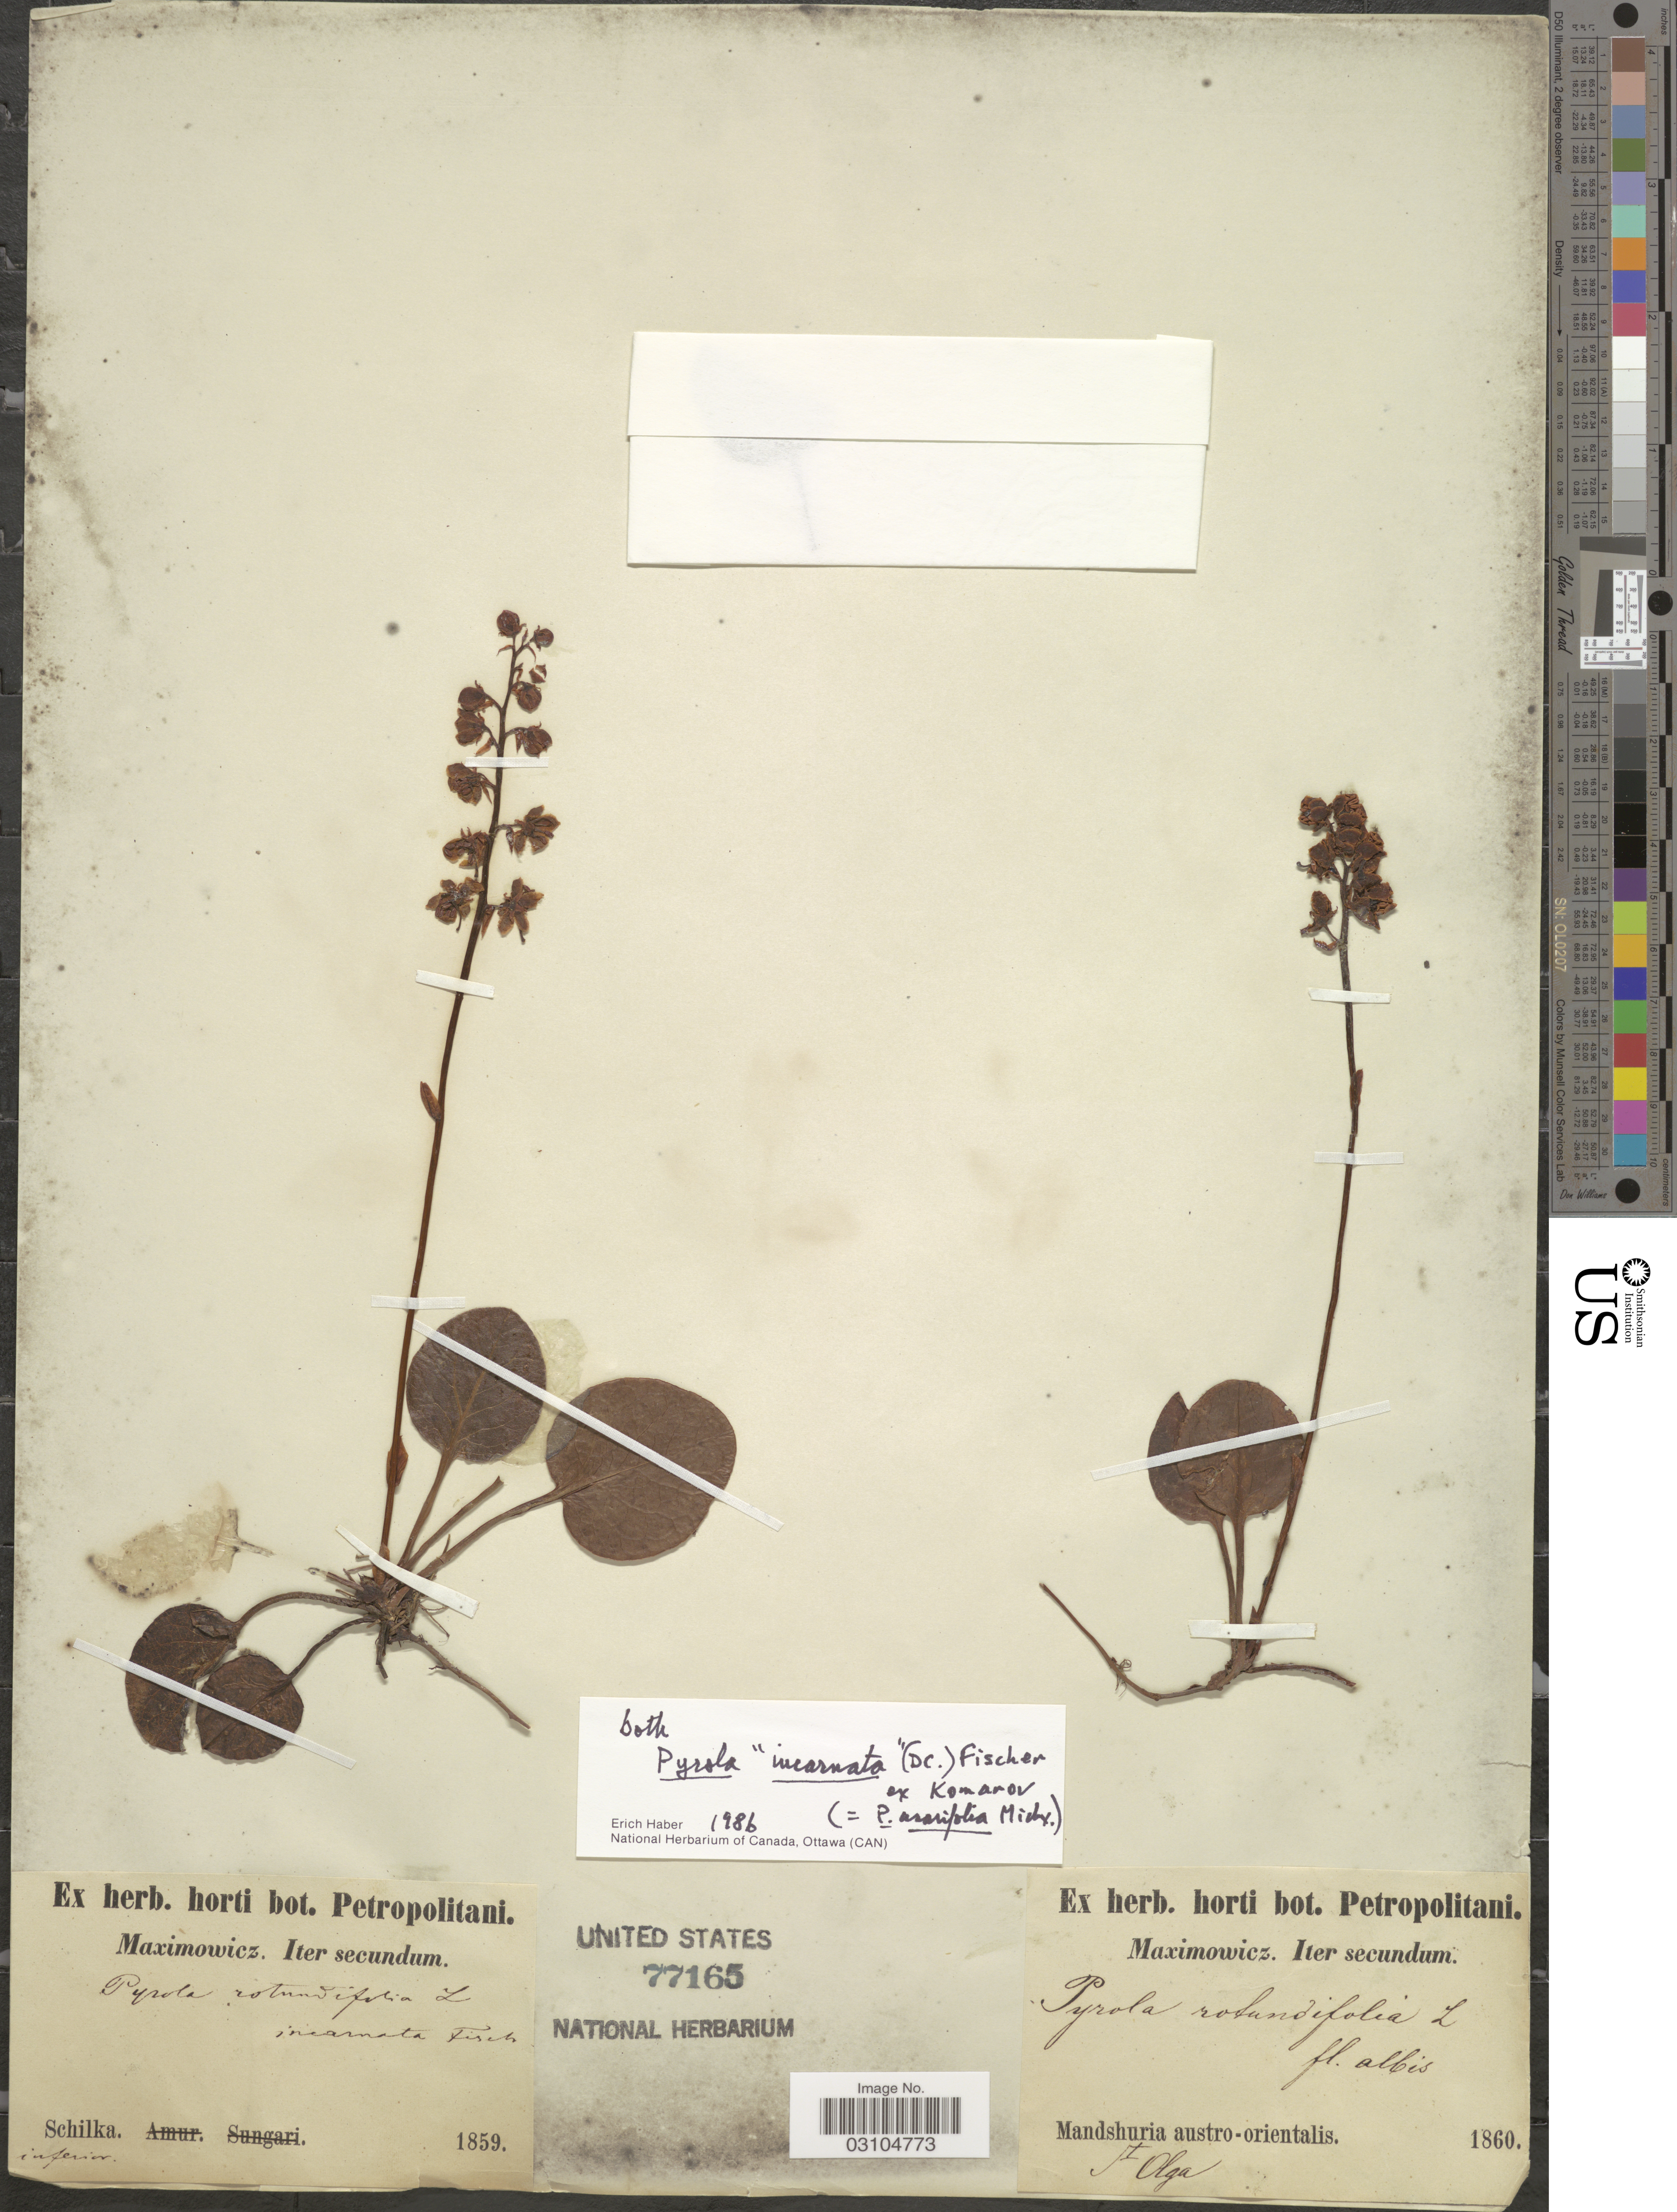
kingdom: Plantae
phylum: Tracheophyta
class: Magnoliopsida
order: Ericales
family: Ericaceae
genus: Pyrola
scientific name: Pyrola incarnata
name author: (DC.) Freyn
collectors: -. Maximowicz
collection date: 1859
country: Russian Federation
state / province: Zabaykalsky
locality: Schilka inferior.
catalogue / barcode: US 77165